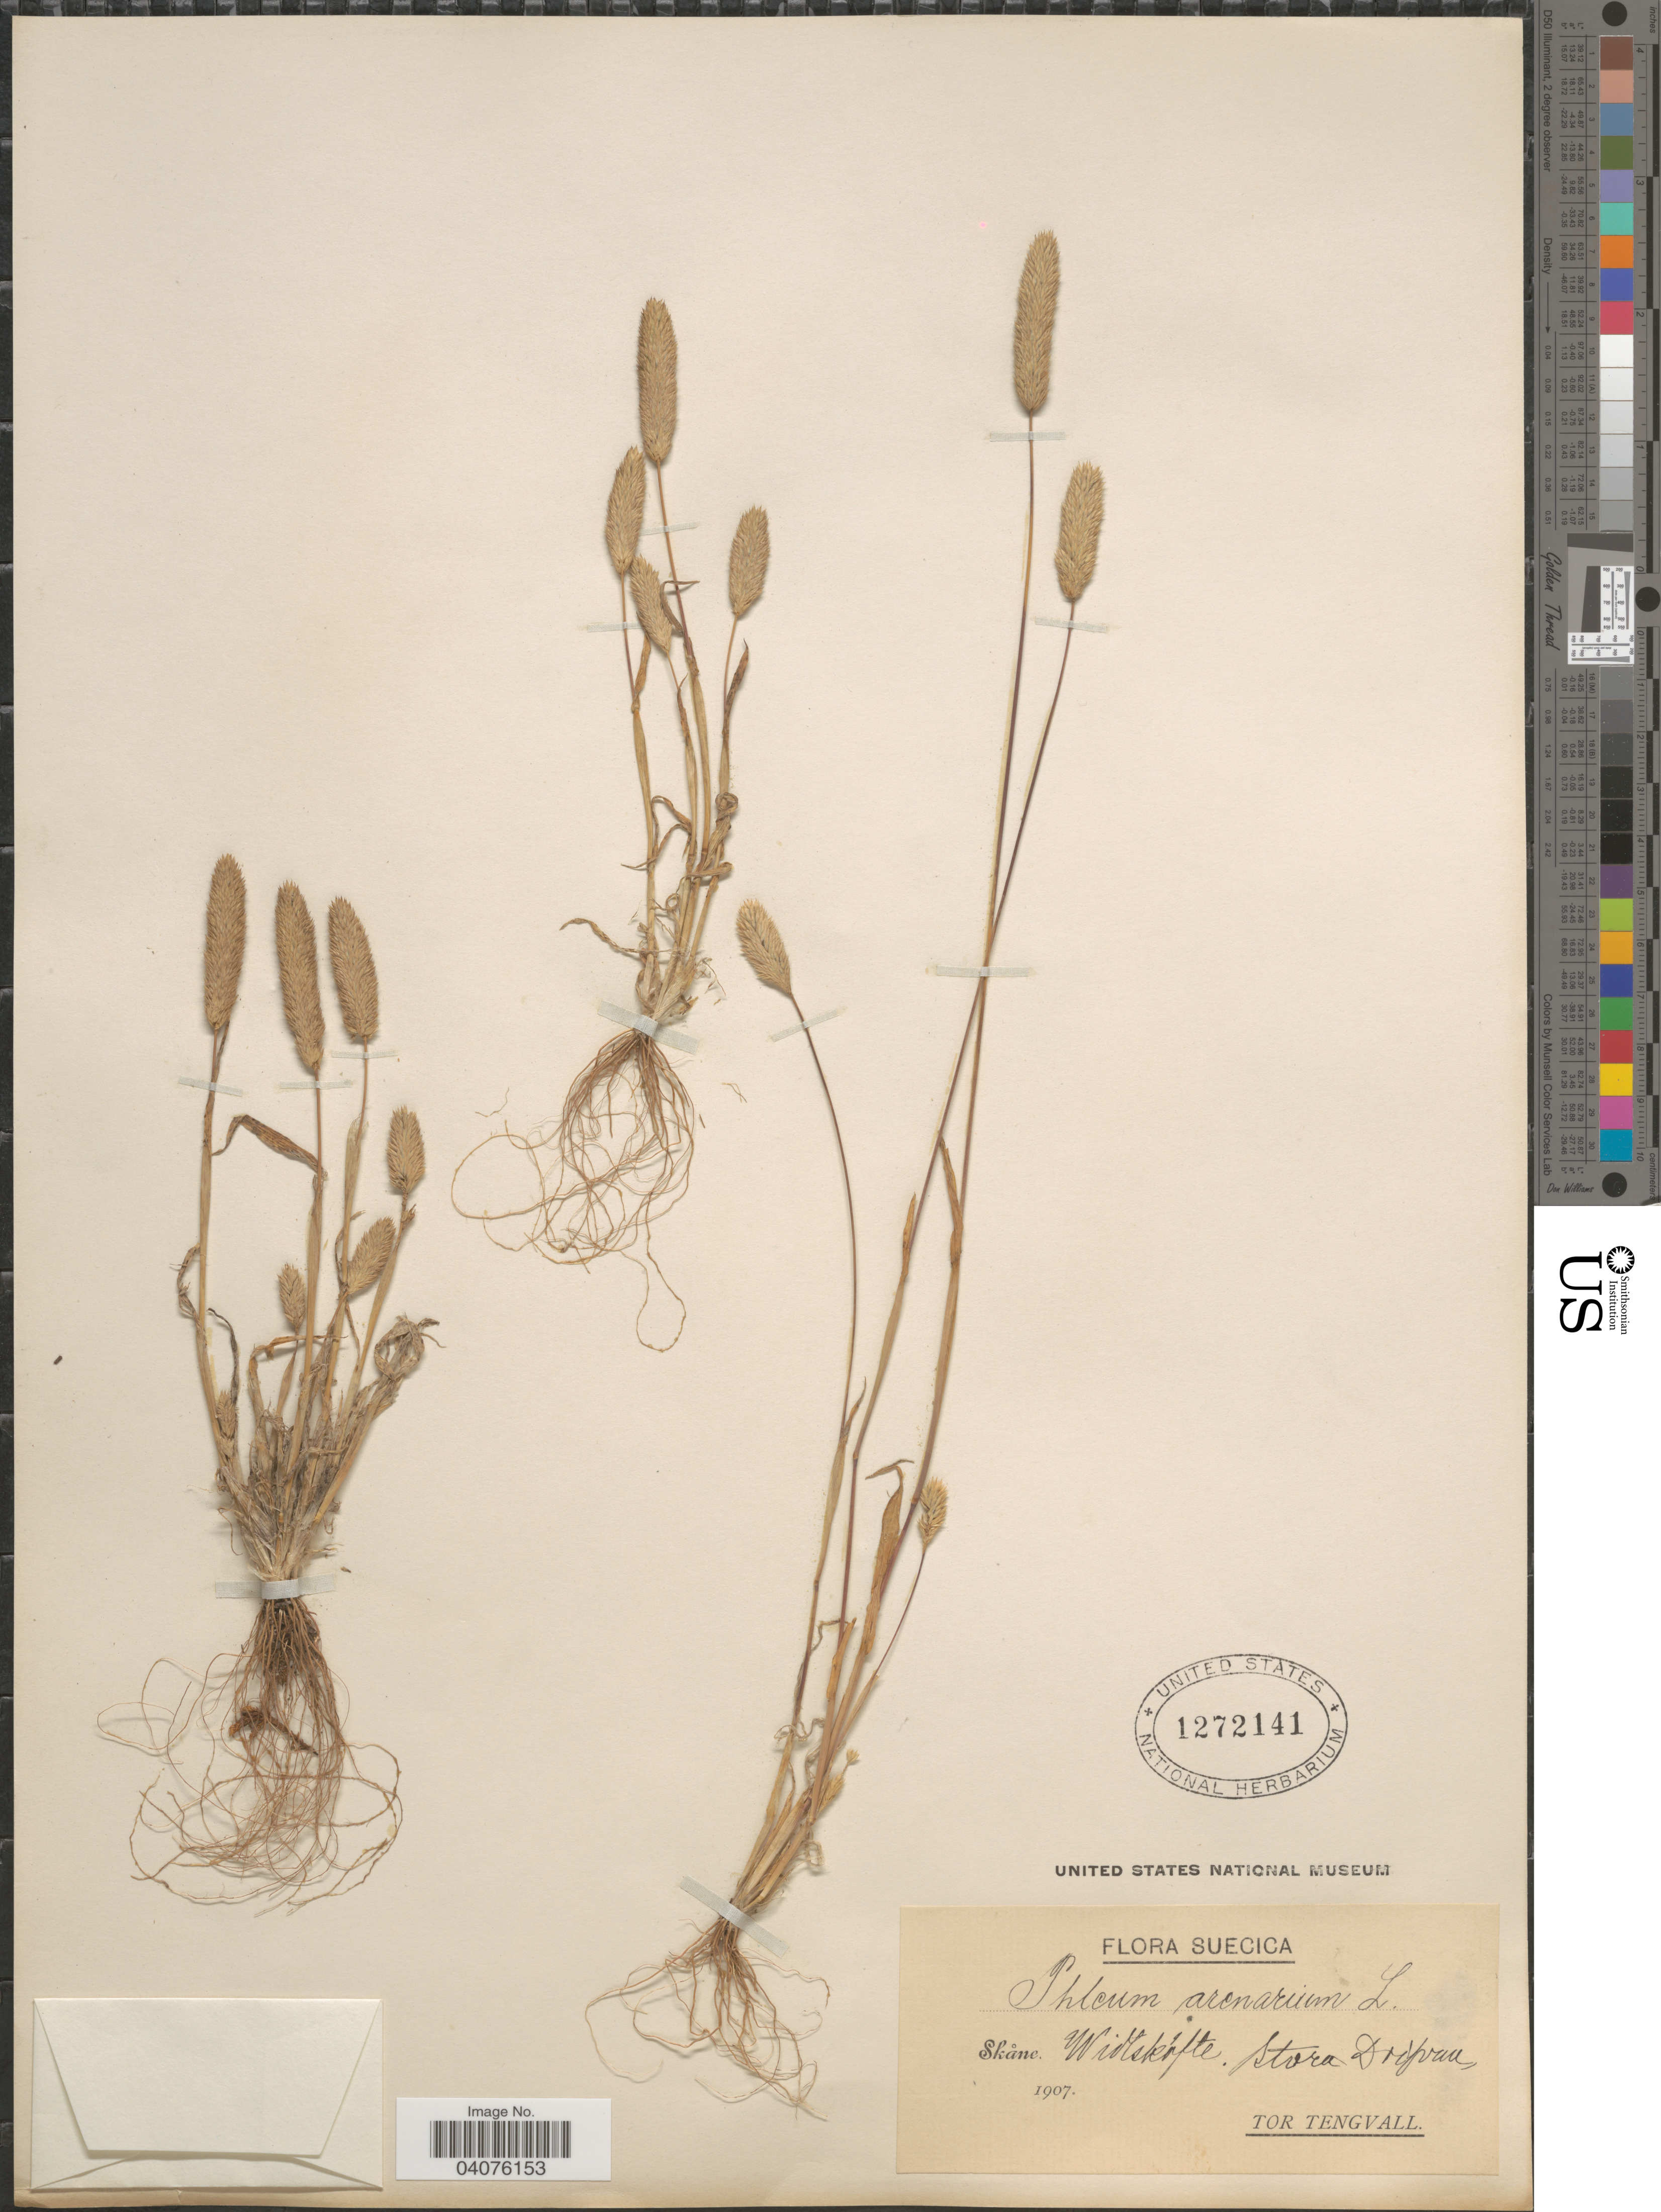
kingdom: Plantae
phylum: Tracheophyta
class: Liliopsida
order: Poales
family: Poaceae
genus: Phleum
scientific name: Phleum arenarium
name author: L.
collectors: T. Tengvall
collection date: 1907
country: Sweden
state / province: Skåne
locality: Suecica. Widskofte, Stora Droprau [interpreted].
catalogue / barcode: US 1272141